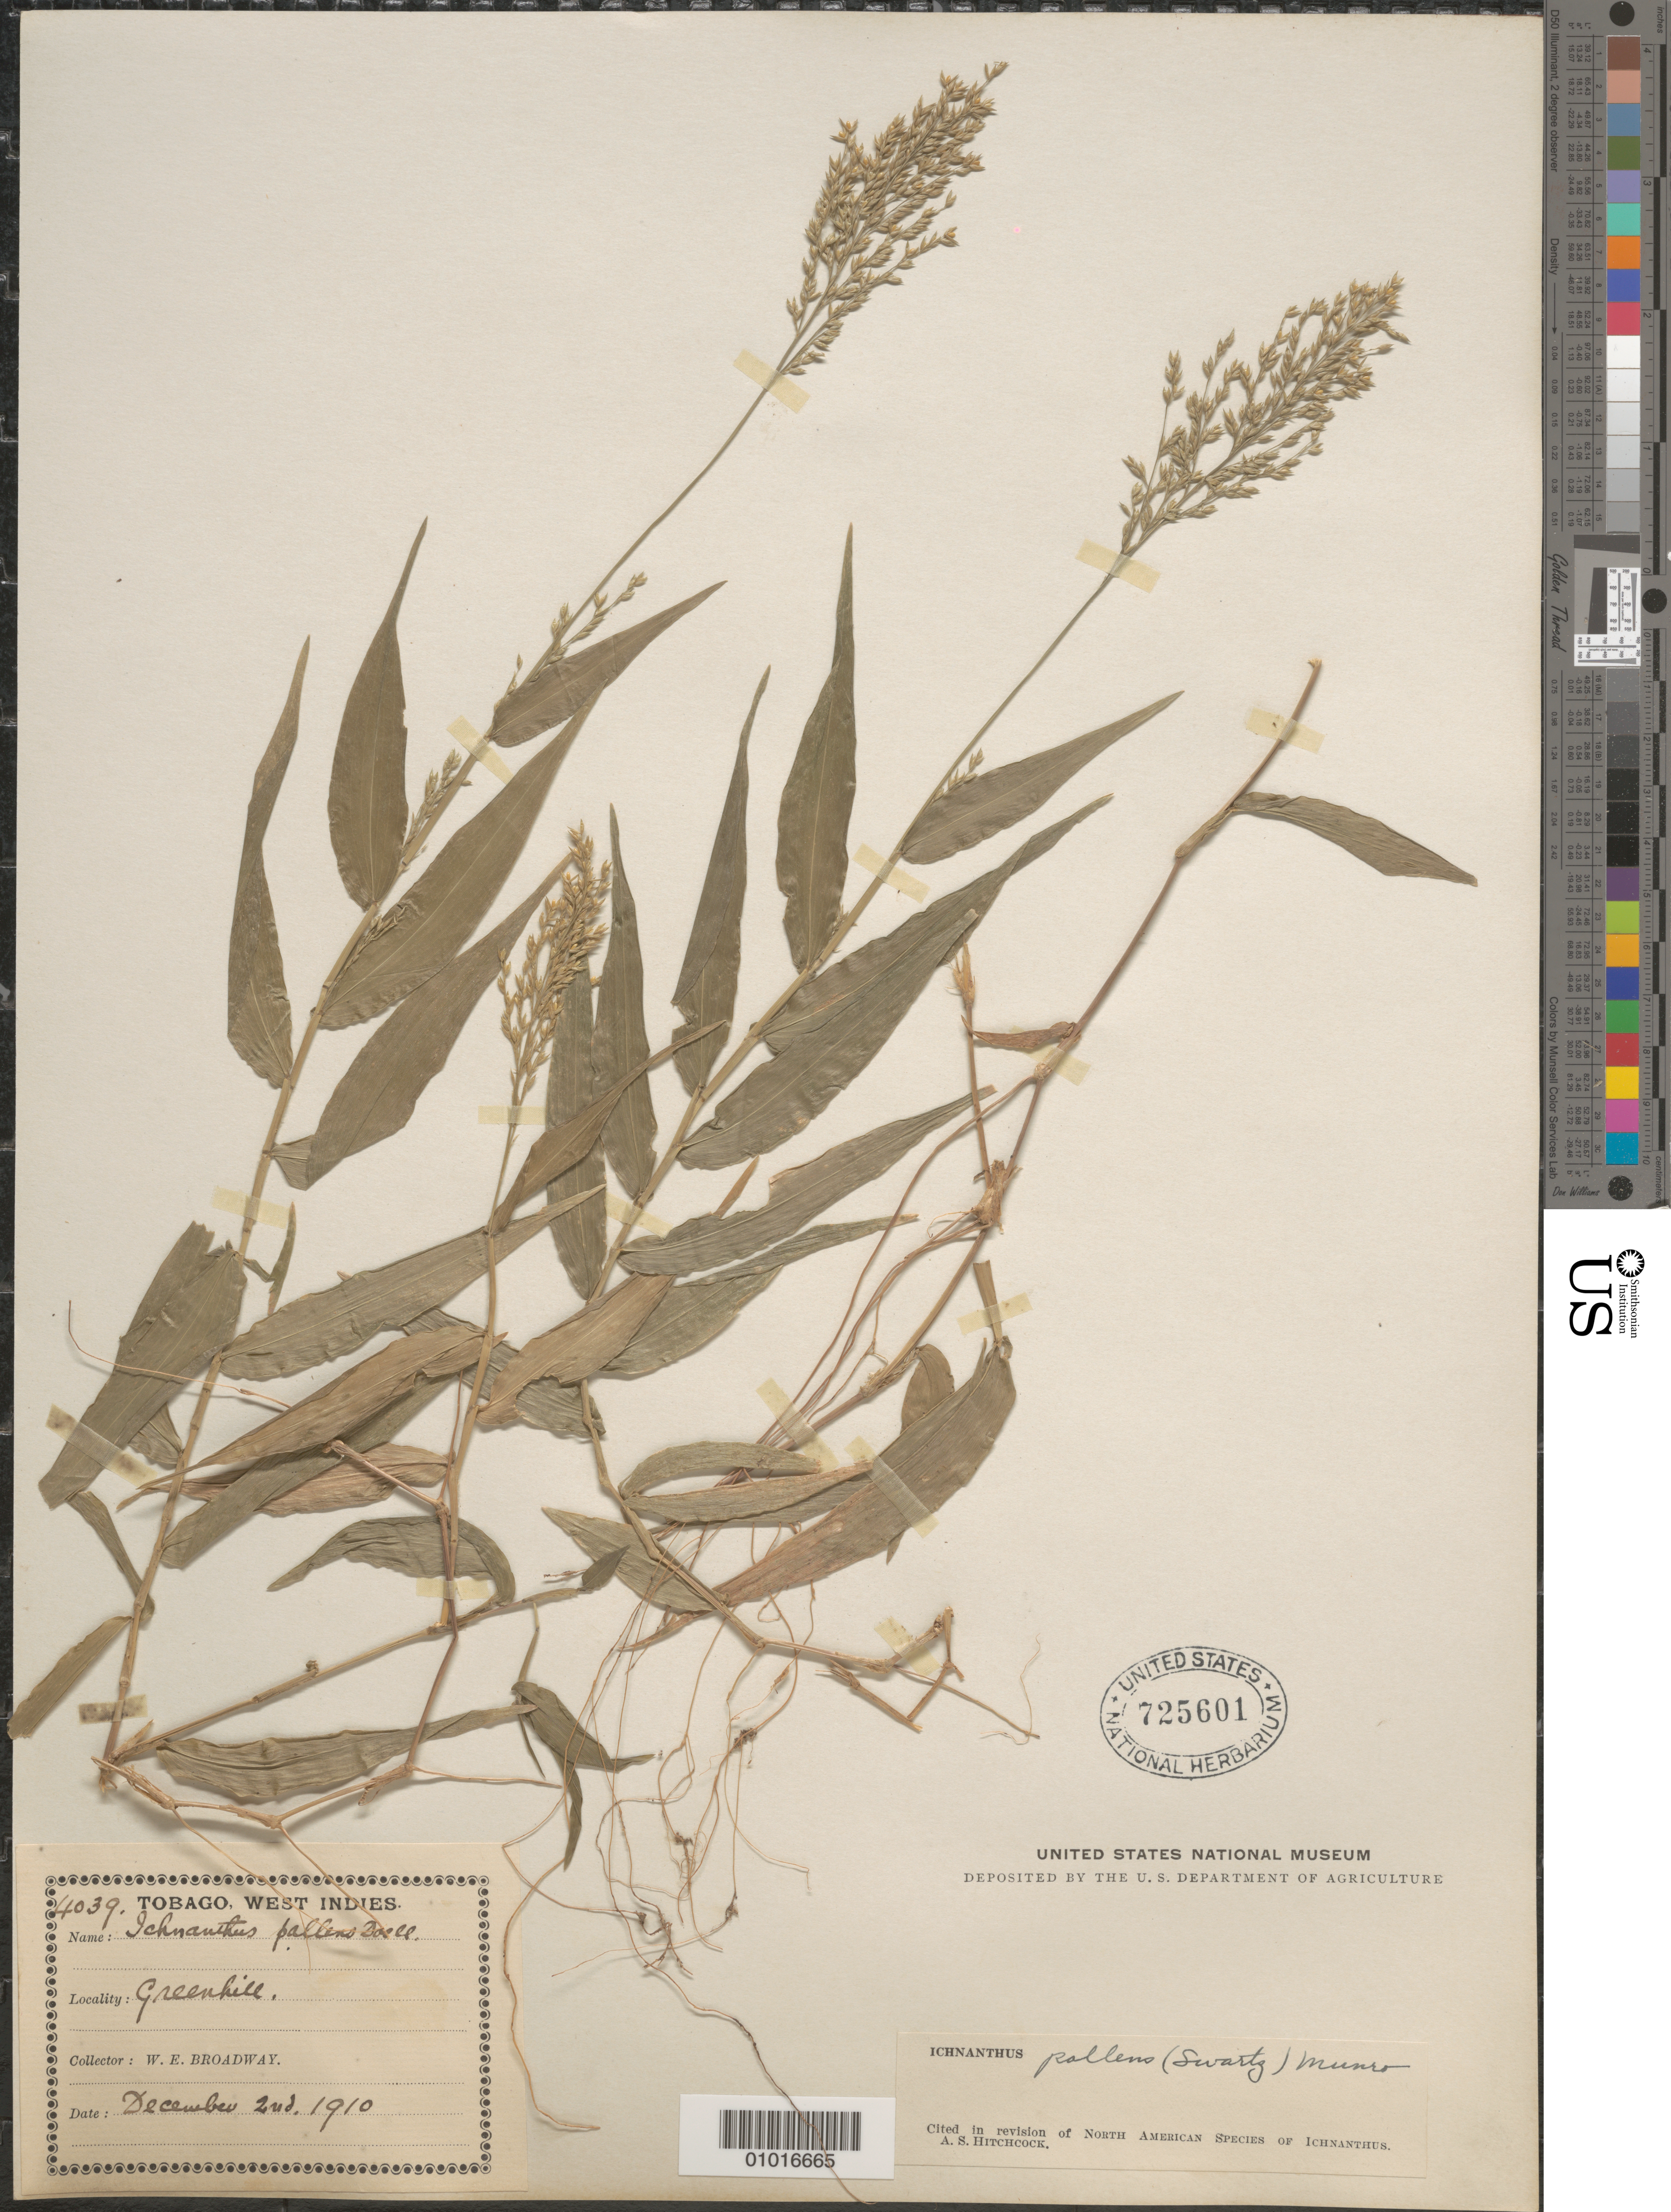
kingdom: Plantae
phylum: Tracheophyta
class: Liliopsida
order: Poales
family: Poaceae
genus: Ichnanthus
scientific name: Ichnanthus pallens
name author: (Sw.) Munro ex Benth.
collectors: W. E. Broadway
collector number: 4039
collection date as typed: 02 Dec 1910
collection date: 1910-12-02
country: Trinidad and Tobago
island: Tobago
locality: Greenhill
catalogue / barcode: US 725601